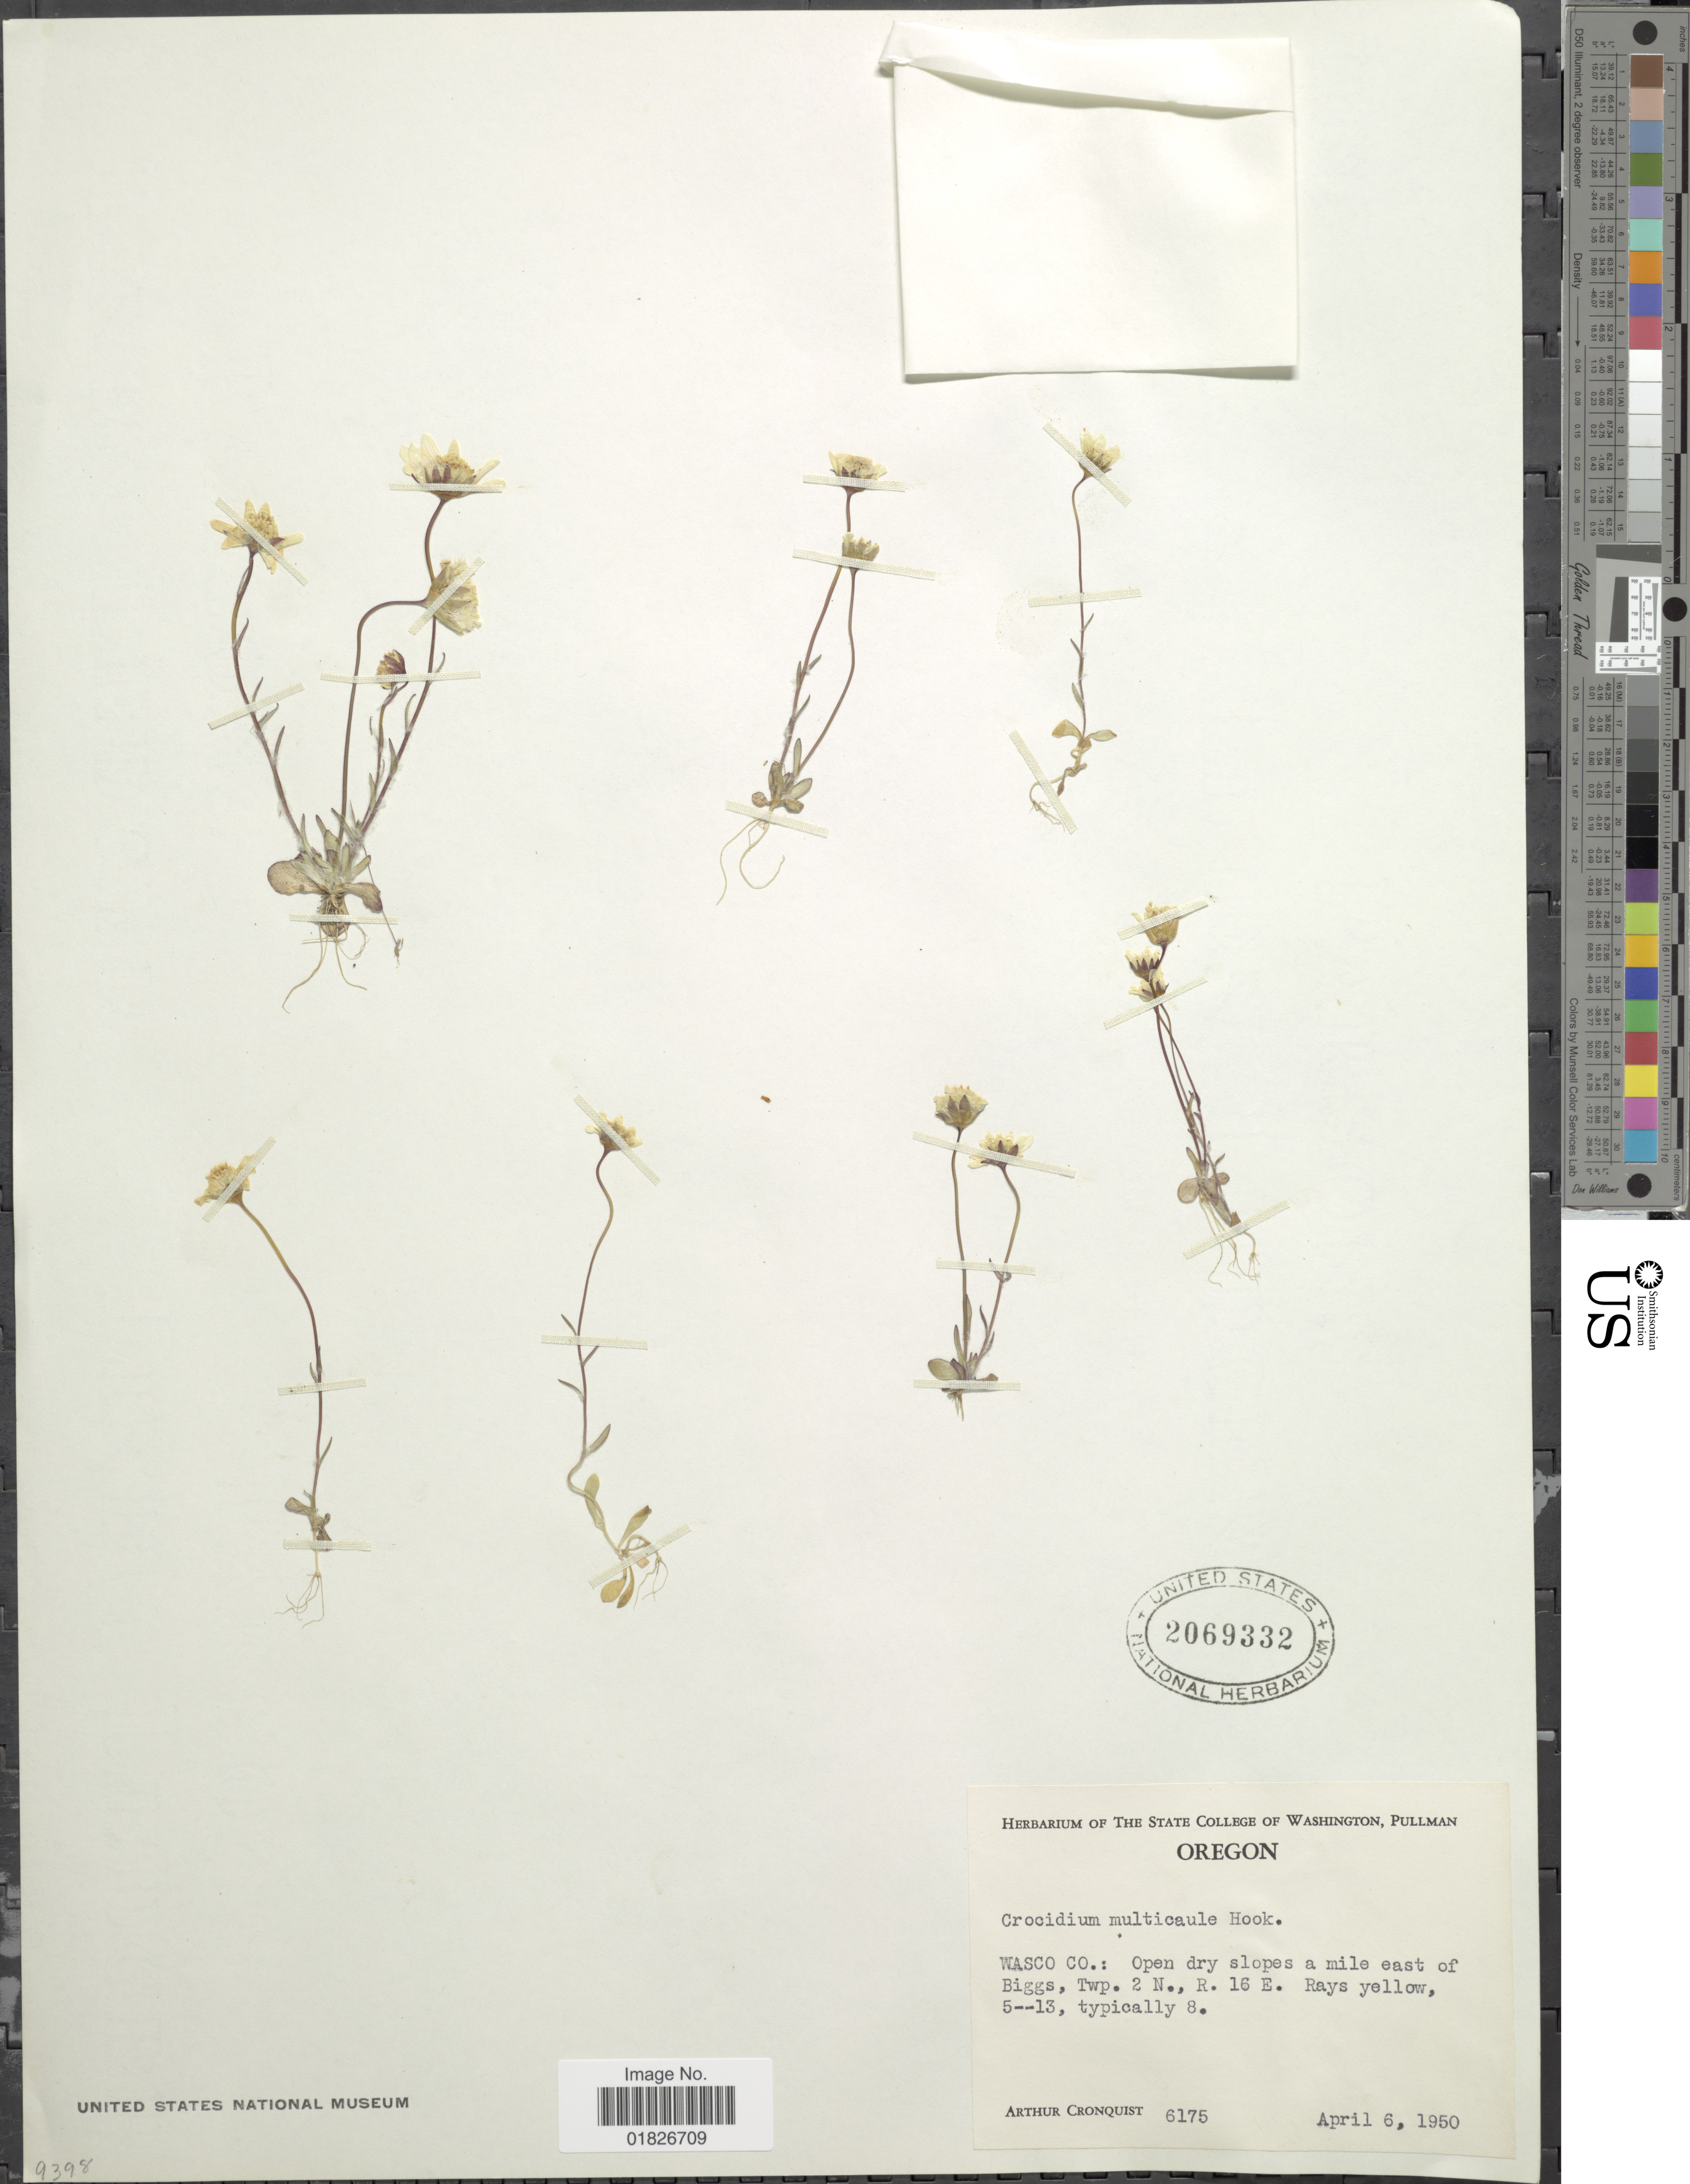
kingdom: Plantae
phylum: Tracheophyta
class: Magnoliopsida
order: Asterales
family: Asteraceae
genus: Crocidium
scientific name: Crocidium multicaule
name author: Hook.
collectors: A. J. Cronquist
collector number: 6175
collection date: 1950-04-06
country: United States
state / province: Oregon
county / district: Wasco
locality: Wasco Co., a mile east of Biggs, Twp. 2N, R16E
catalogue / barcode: US 2069332